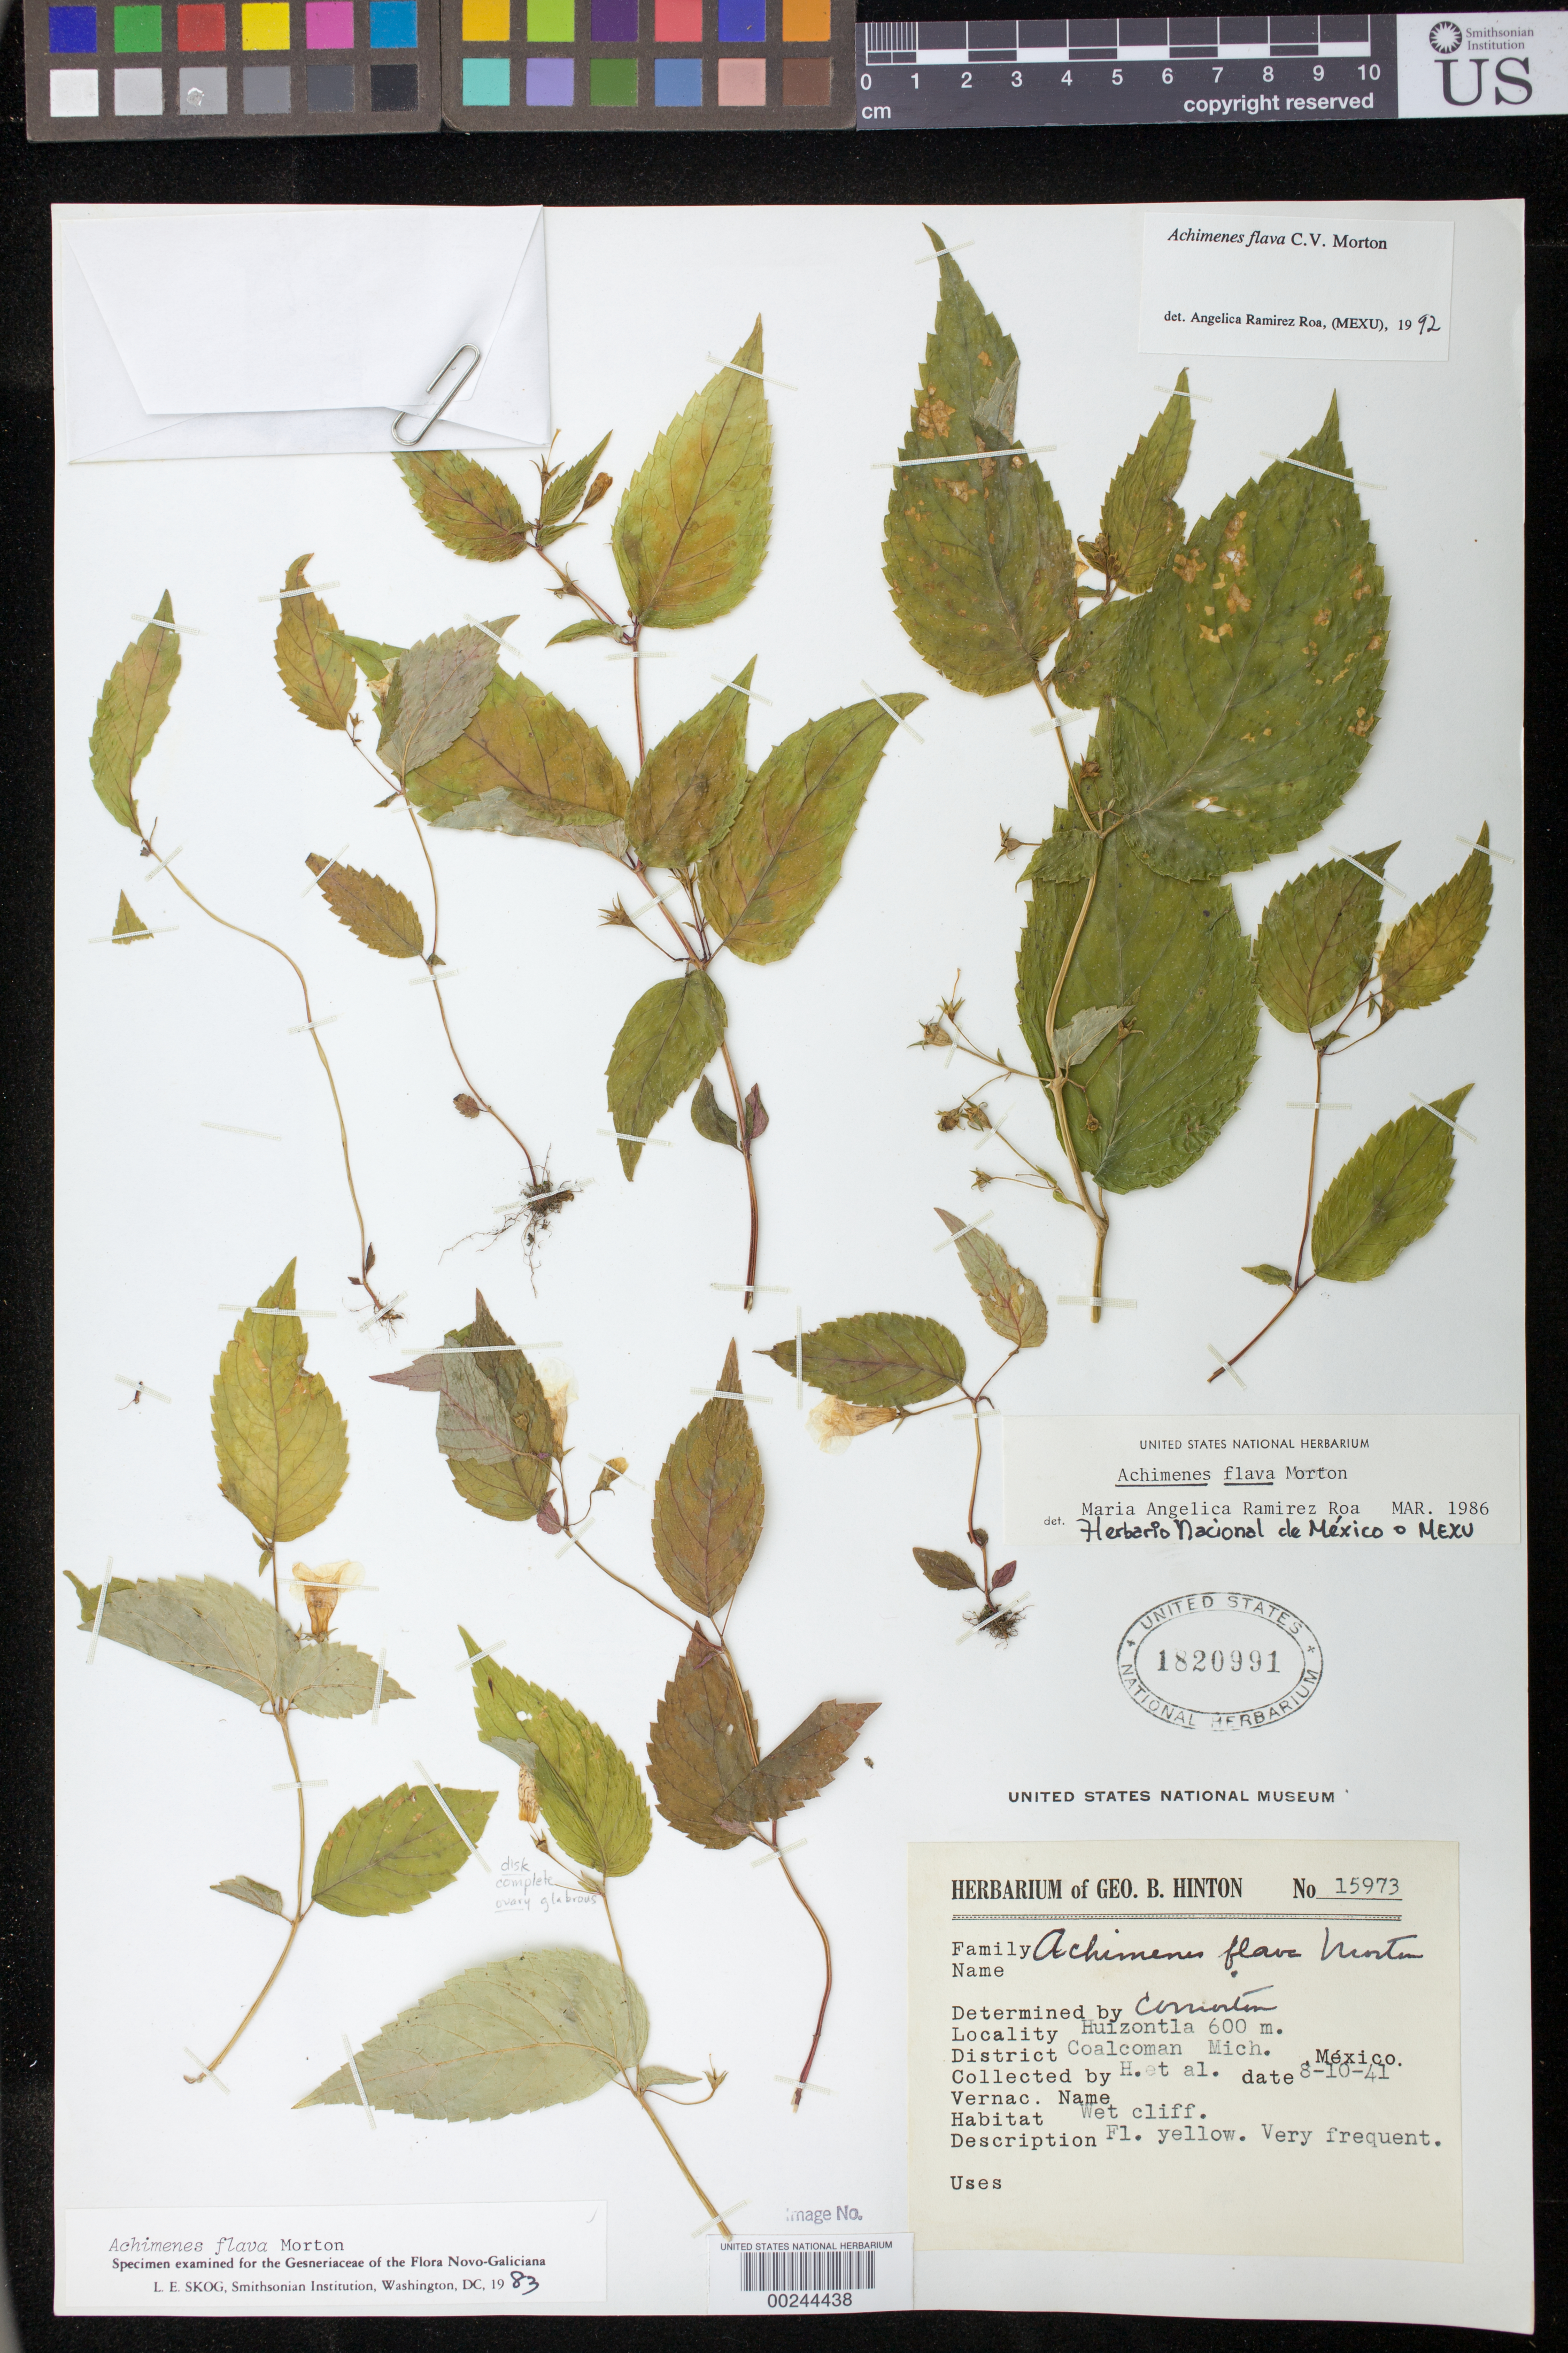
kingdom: Plantae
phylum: Tracheophyta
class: Magnoliopsida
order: Lamiales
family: Gesneriaceae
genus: Achimenes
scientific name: Achimenes flava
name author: C.V. Morton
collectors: G. B. Hinton & et al.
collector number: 15973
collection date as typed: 10 Aug 1941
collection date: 1941-08-10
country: Mexico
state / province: Michoacan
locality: Coalcoman Dist. Huizontla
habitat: Wet cliff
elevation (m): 600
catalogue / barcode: US 1820991